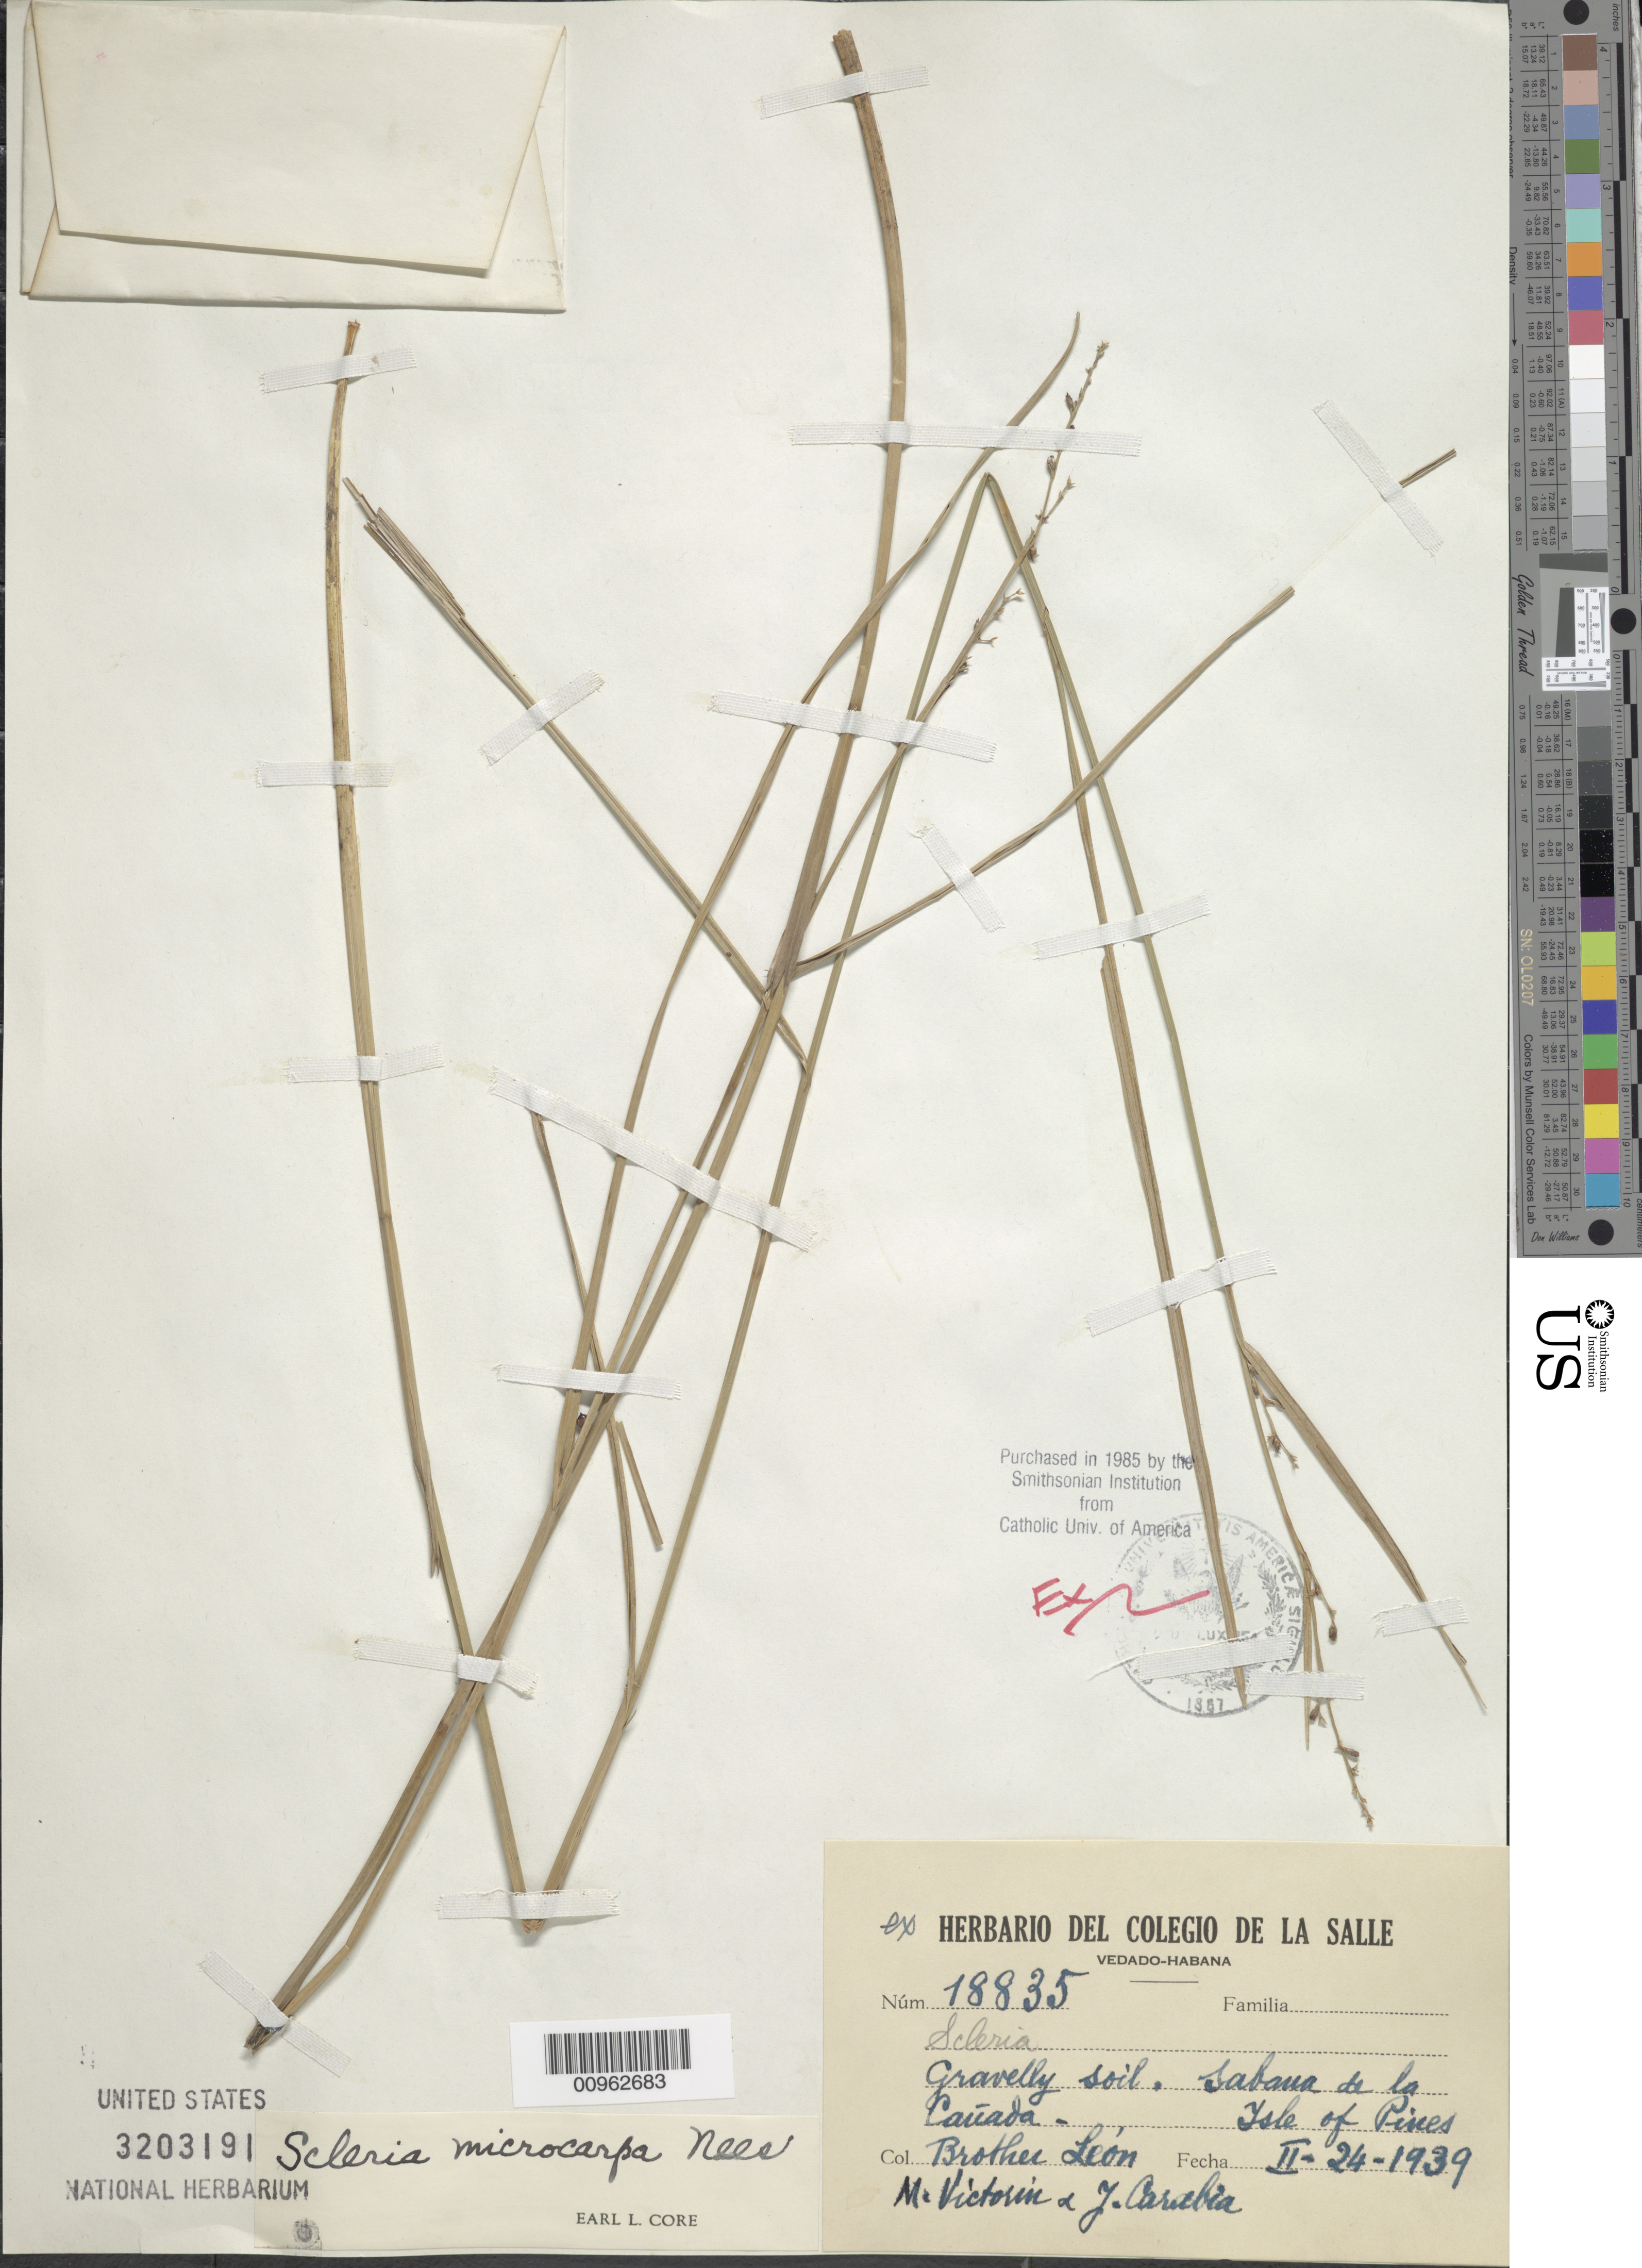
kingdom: Plantae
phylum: Tracheophyta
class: Liliopsida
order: Poales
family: Cyperaceae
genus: Scleria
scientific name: Scleria microcarpa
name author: Nees ex Kunth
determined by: Core, E. L.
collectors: Bro. León, F. Victorin & J. Carabia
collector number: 18835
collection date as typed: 24 Feb 1939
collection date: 1939-02-24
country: Cuba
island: Isla de la Juventud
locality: Sabana de la Cañada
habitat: Gravelly soil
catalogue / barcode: US 3203191